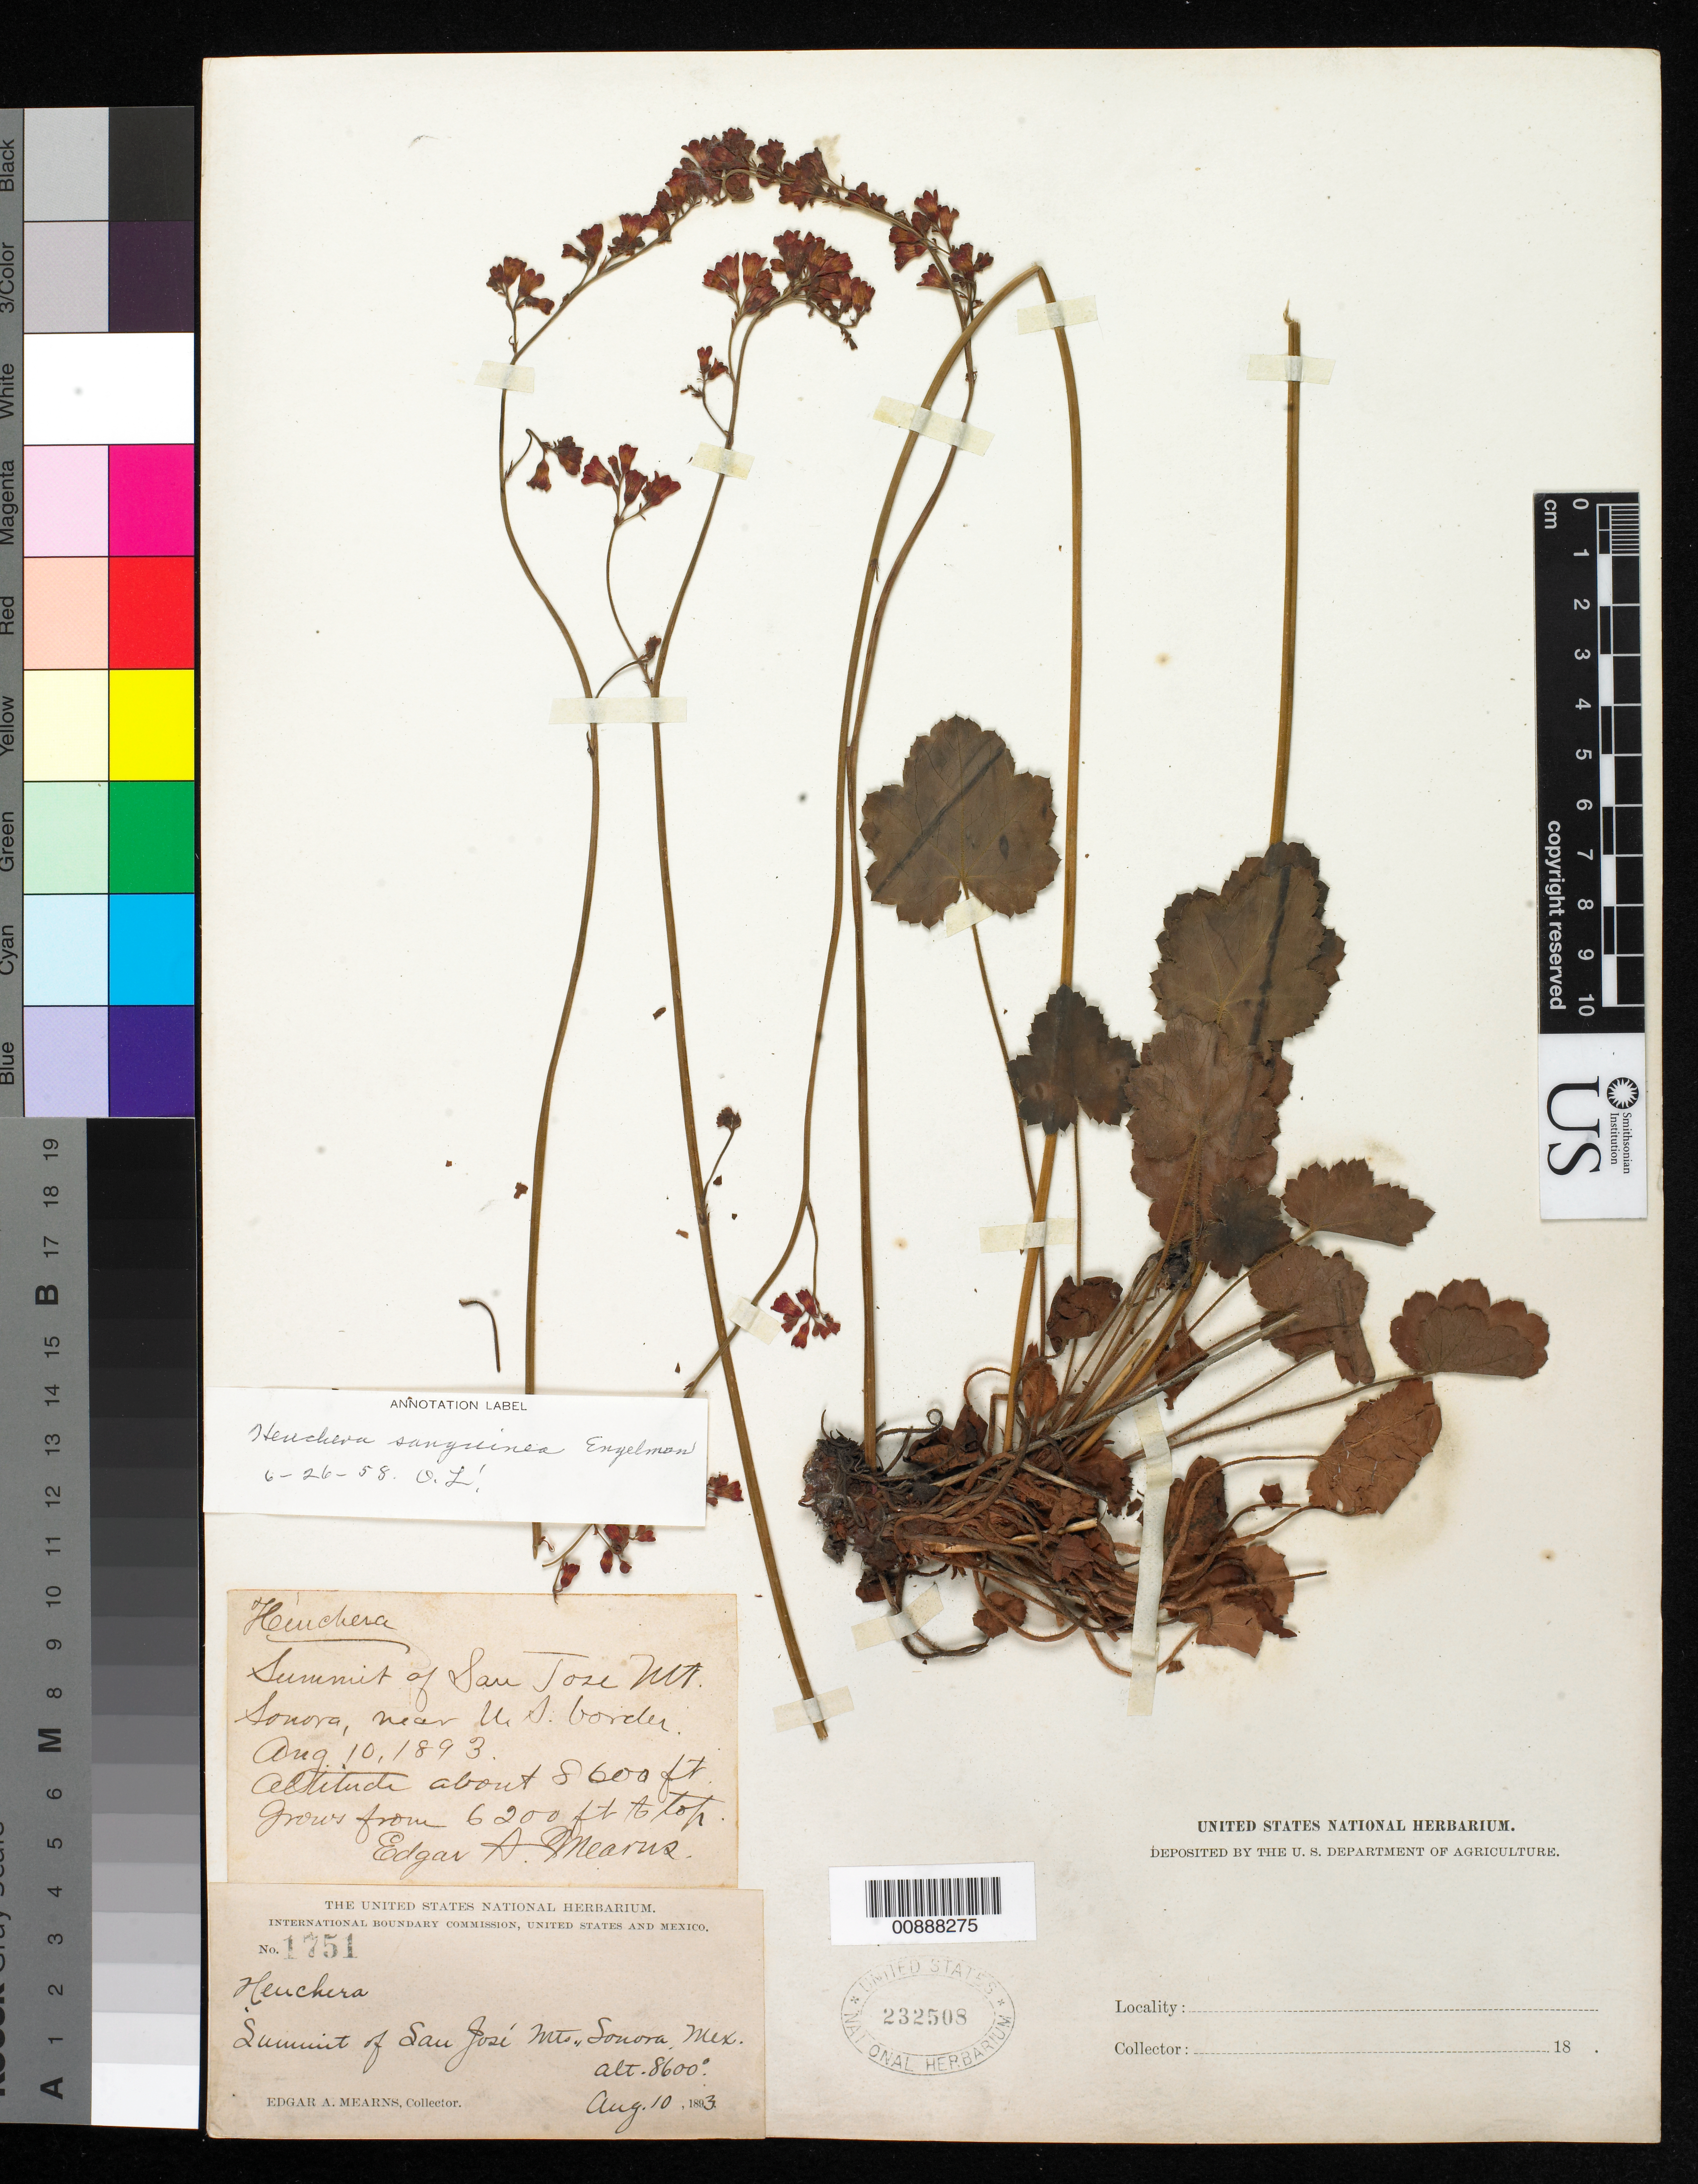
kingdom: Plantae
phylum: Tracheophyta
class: Magnoliopsida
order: Saxifragales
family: Saxifragaceae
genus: Heuchera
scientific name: Heuchera sanguinea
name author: Engelm.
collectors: E. A. Mearns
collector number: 1751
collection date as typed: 10 Aug 1893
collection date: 1893-08-10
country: Mexico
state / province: Sonora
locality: Summit of San José Mts., Sonora. Near the U.S. Border.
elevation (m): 2621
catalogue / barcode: US 232508